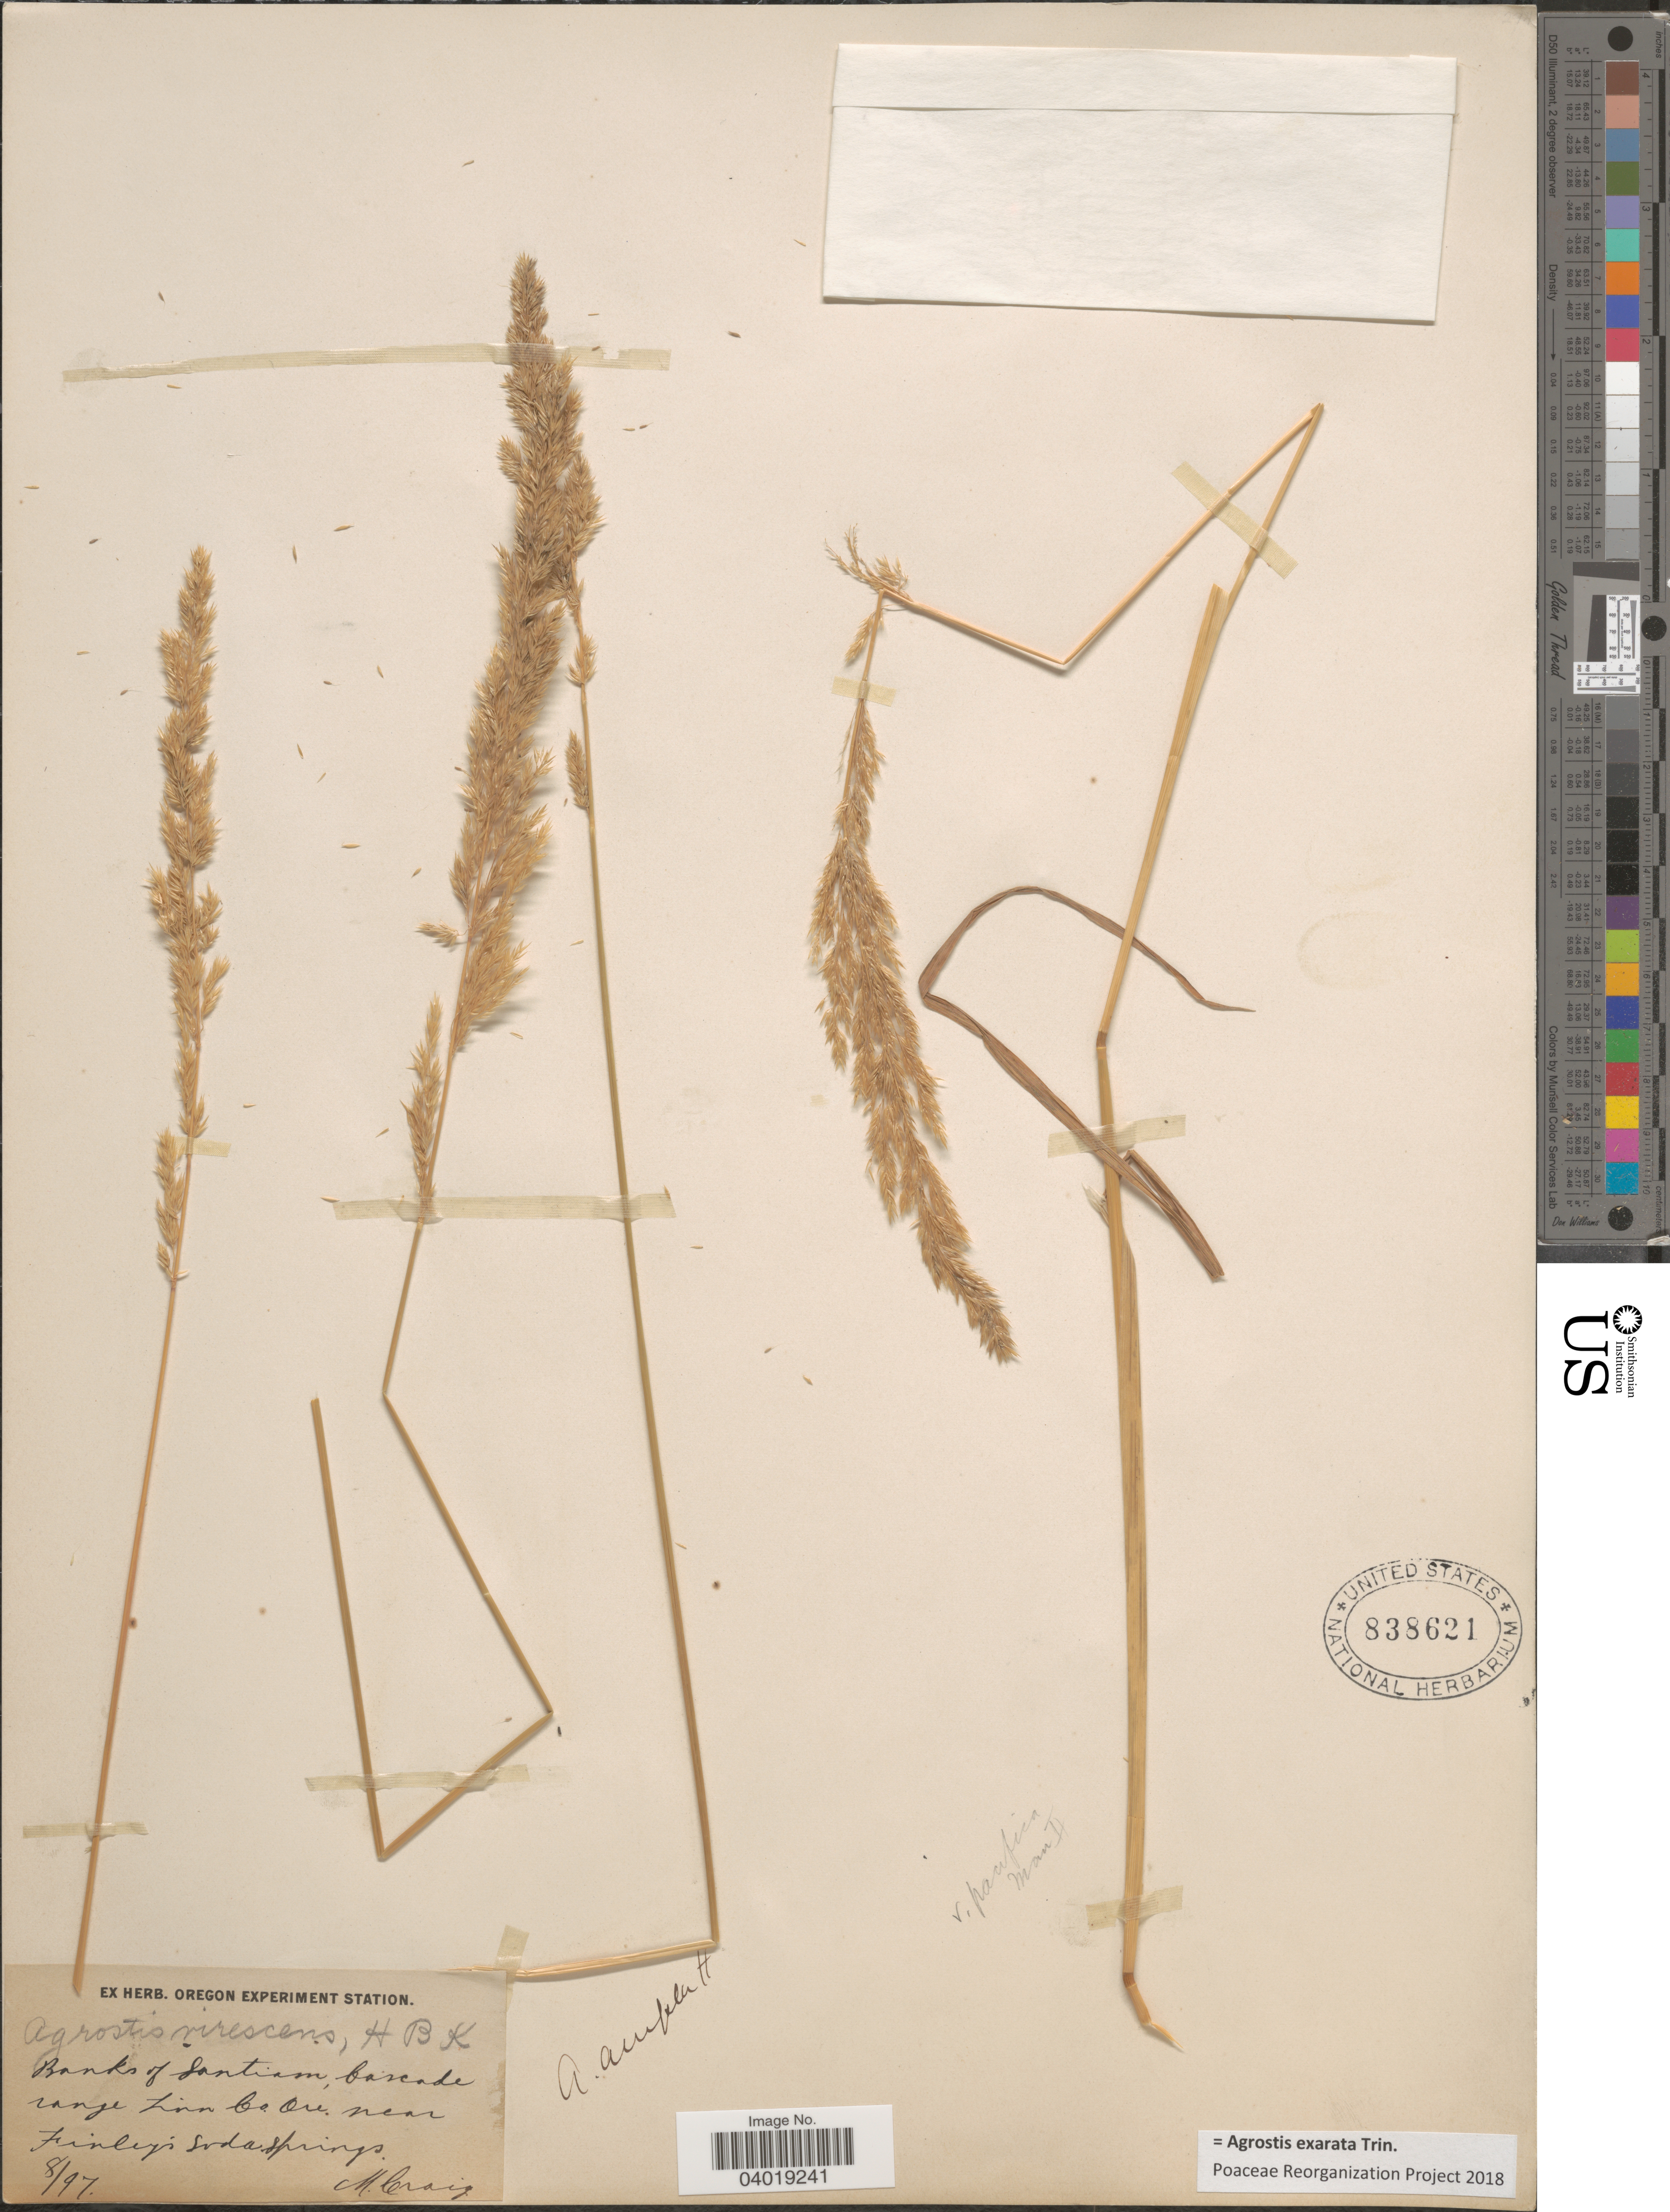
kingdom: Plantae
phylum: Tracheophyta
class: Liliopsida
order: Poales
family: Poaceae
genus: Agrostis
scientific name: Agrostis exarata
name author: Trin.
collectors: M. Craig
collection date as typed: Transcribed d/m/y: /8/97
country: United States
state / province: Oregon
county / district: Linn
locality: Banks of Santiam, Cascade range Linn Co. near Finley's Soda Springs.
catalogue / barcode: US 838621